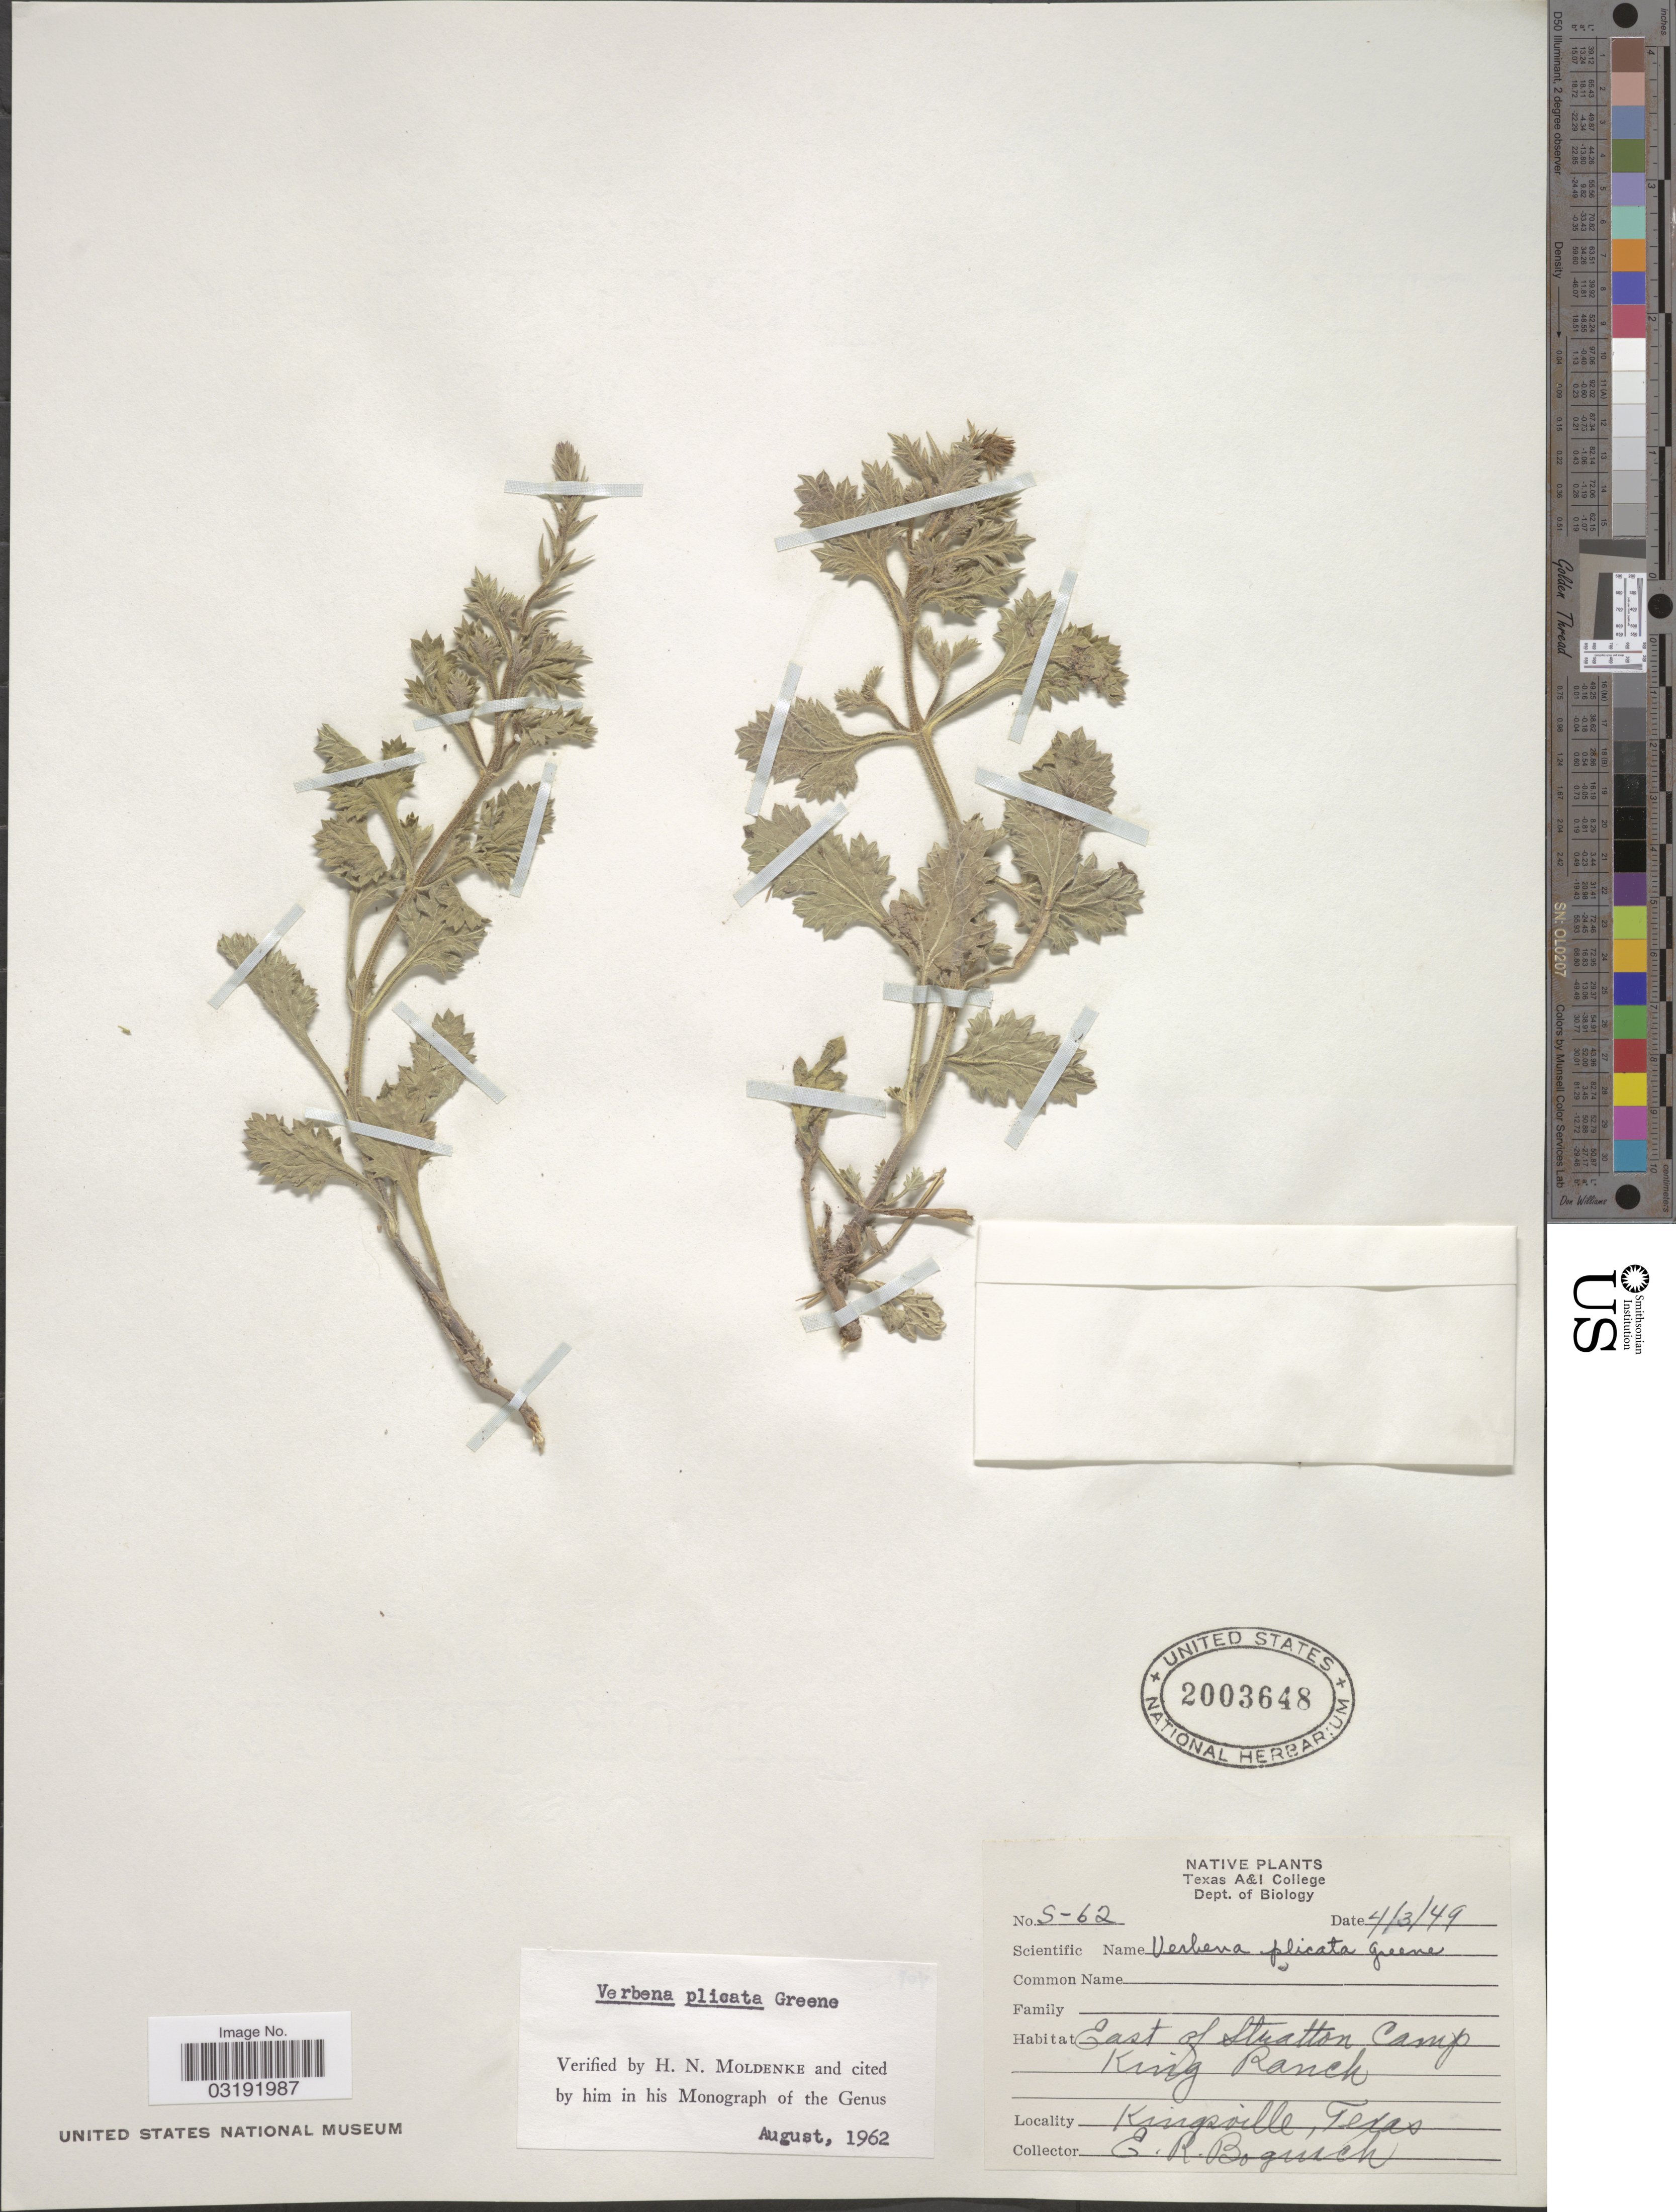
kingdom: Plantae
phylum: Tracheophyta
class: Magnoliopsida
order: Lamiales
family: Verbenaceae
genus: Verbena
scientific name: Verbena plicata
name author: Greene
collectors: E. Boquisch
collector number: S-62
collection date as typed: Transcribed d/m/y: 3/4/49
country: United States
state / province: Texas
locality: East of Stuatton Camp King Ranch. Kingsville.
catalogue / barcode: US 2003648